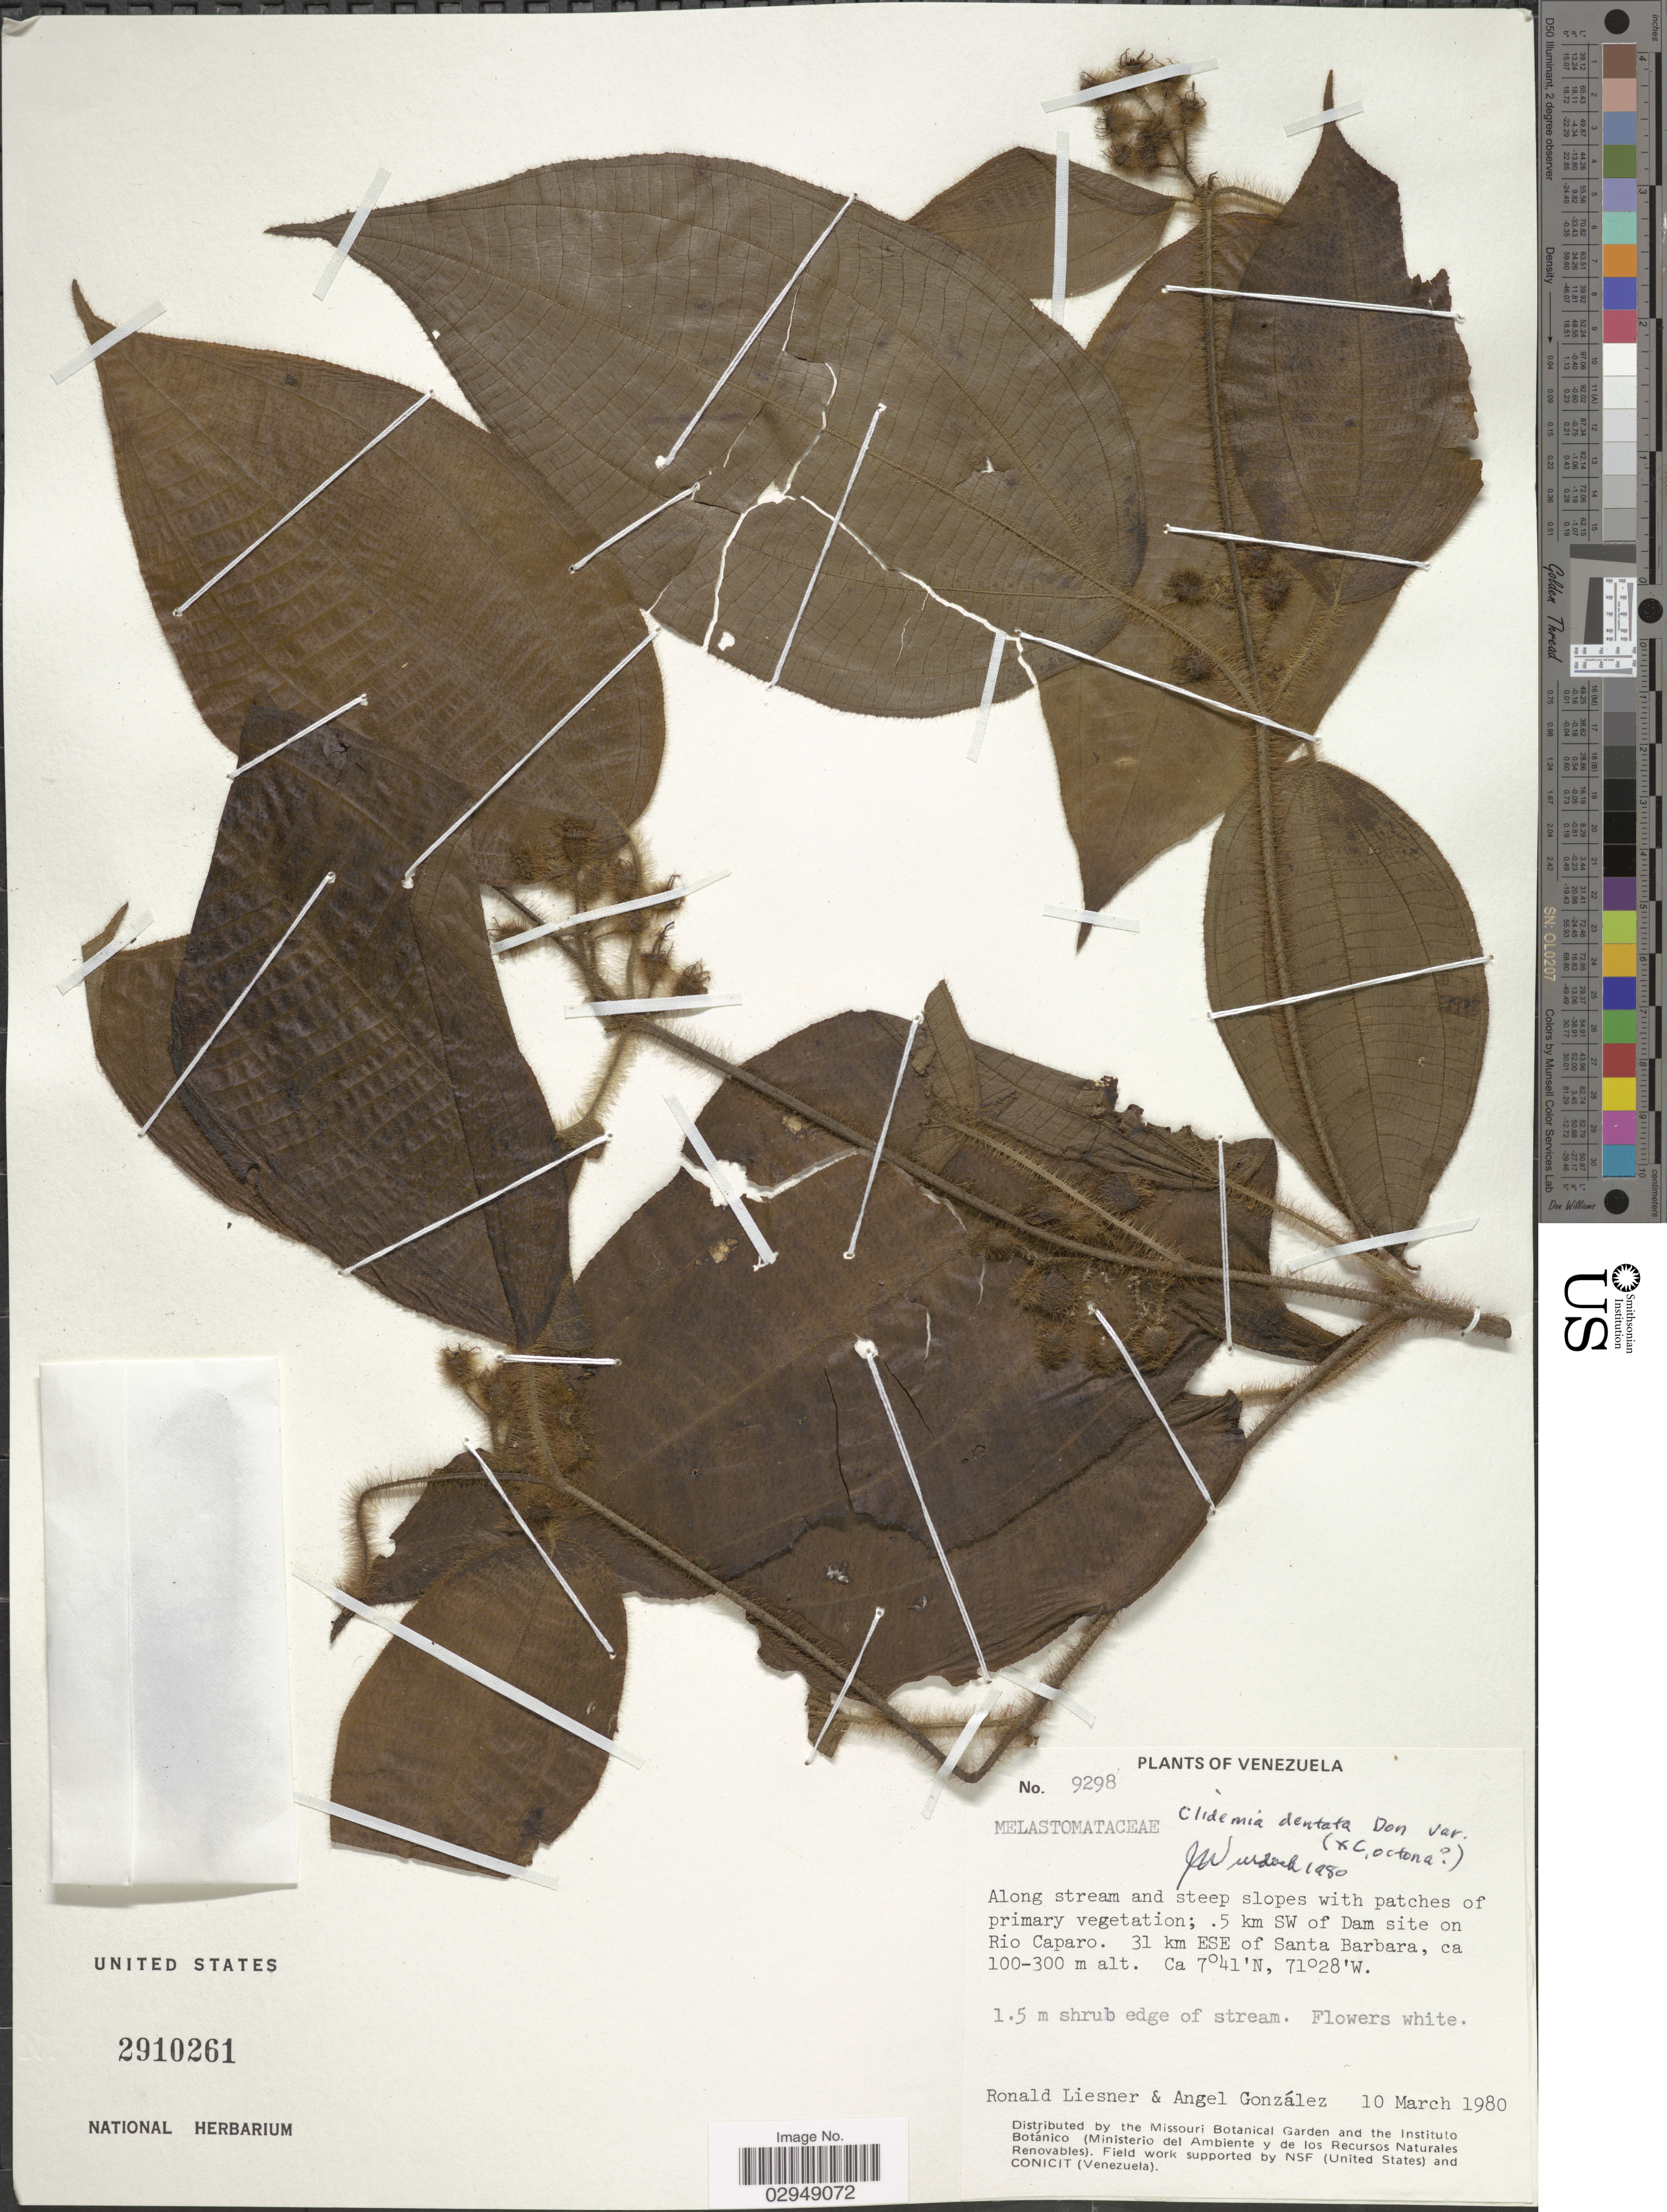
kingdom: Plantae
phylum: Tracheophyta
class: Magnoliopsida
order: Myrtales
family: Melastomataceae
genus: Clidemia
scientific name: Clidemia dentata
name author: D. Don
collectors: R. L. Liesner & A. C. González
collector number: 9298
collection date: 1980-03-10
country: Venezuela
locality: Along stream and steep slopes with patches of primary vegetation; .5 km SW of Dam site on Rio Caparo. 31 km ESE of Santa Barbara.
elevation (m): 100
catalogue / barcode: US 2910261